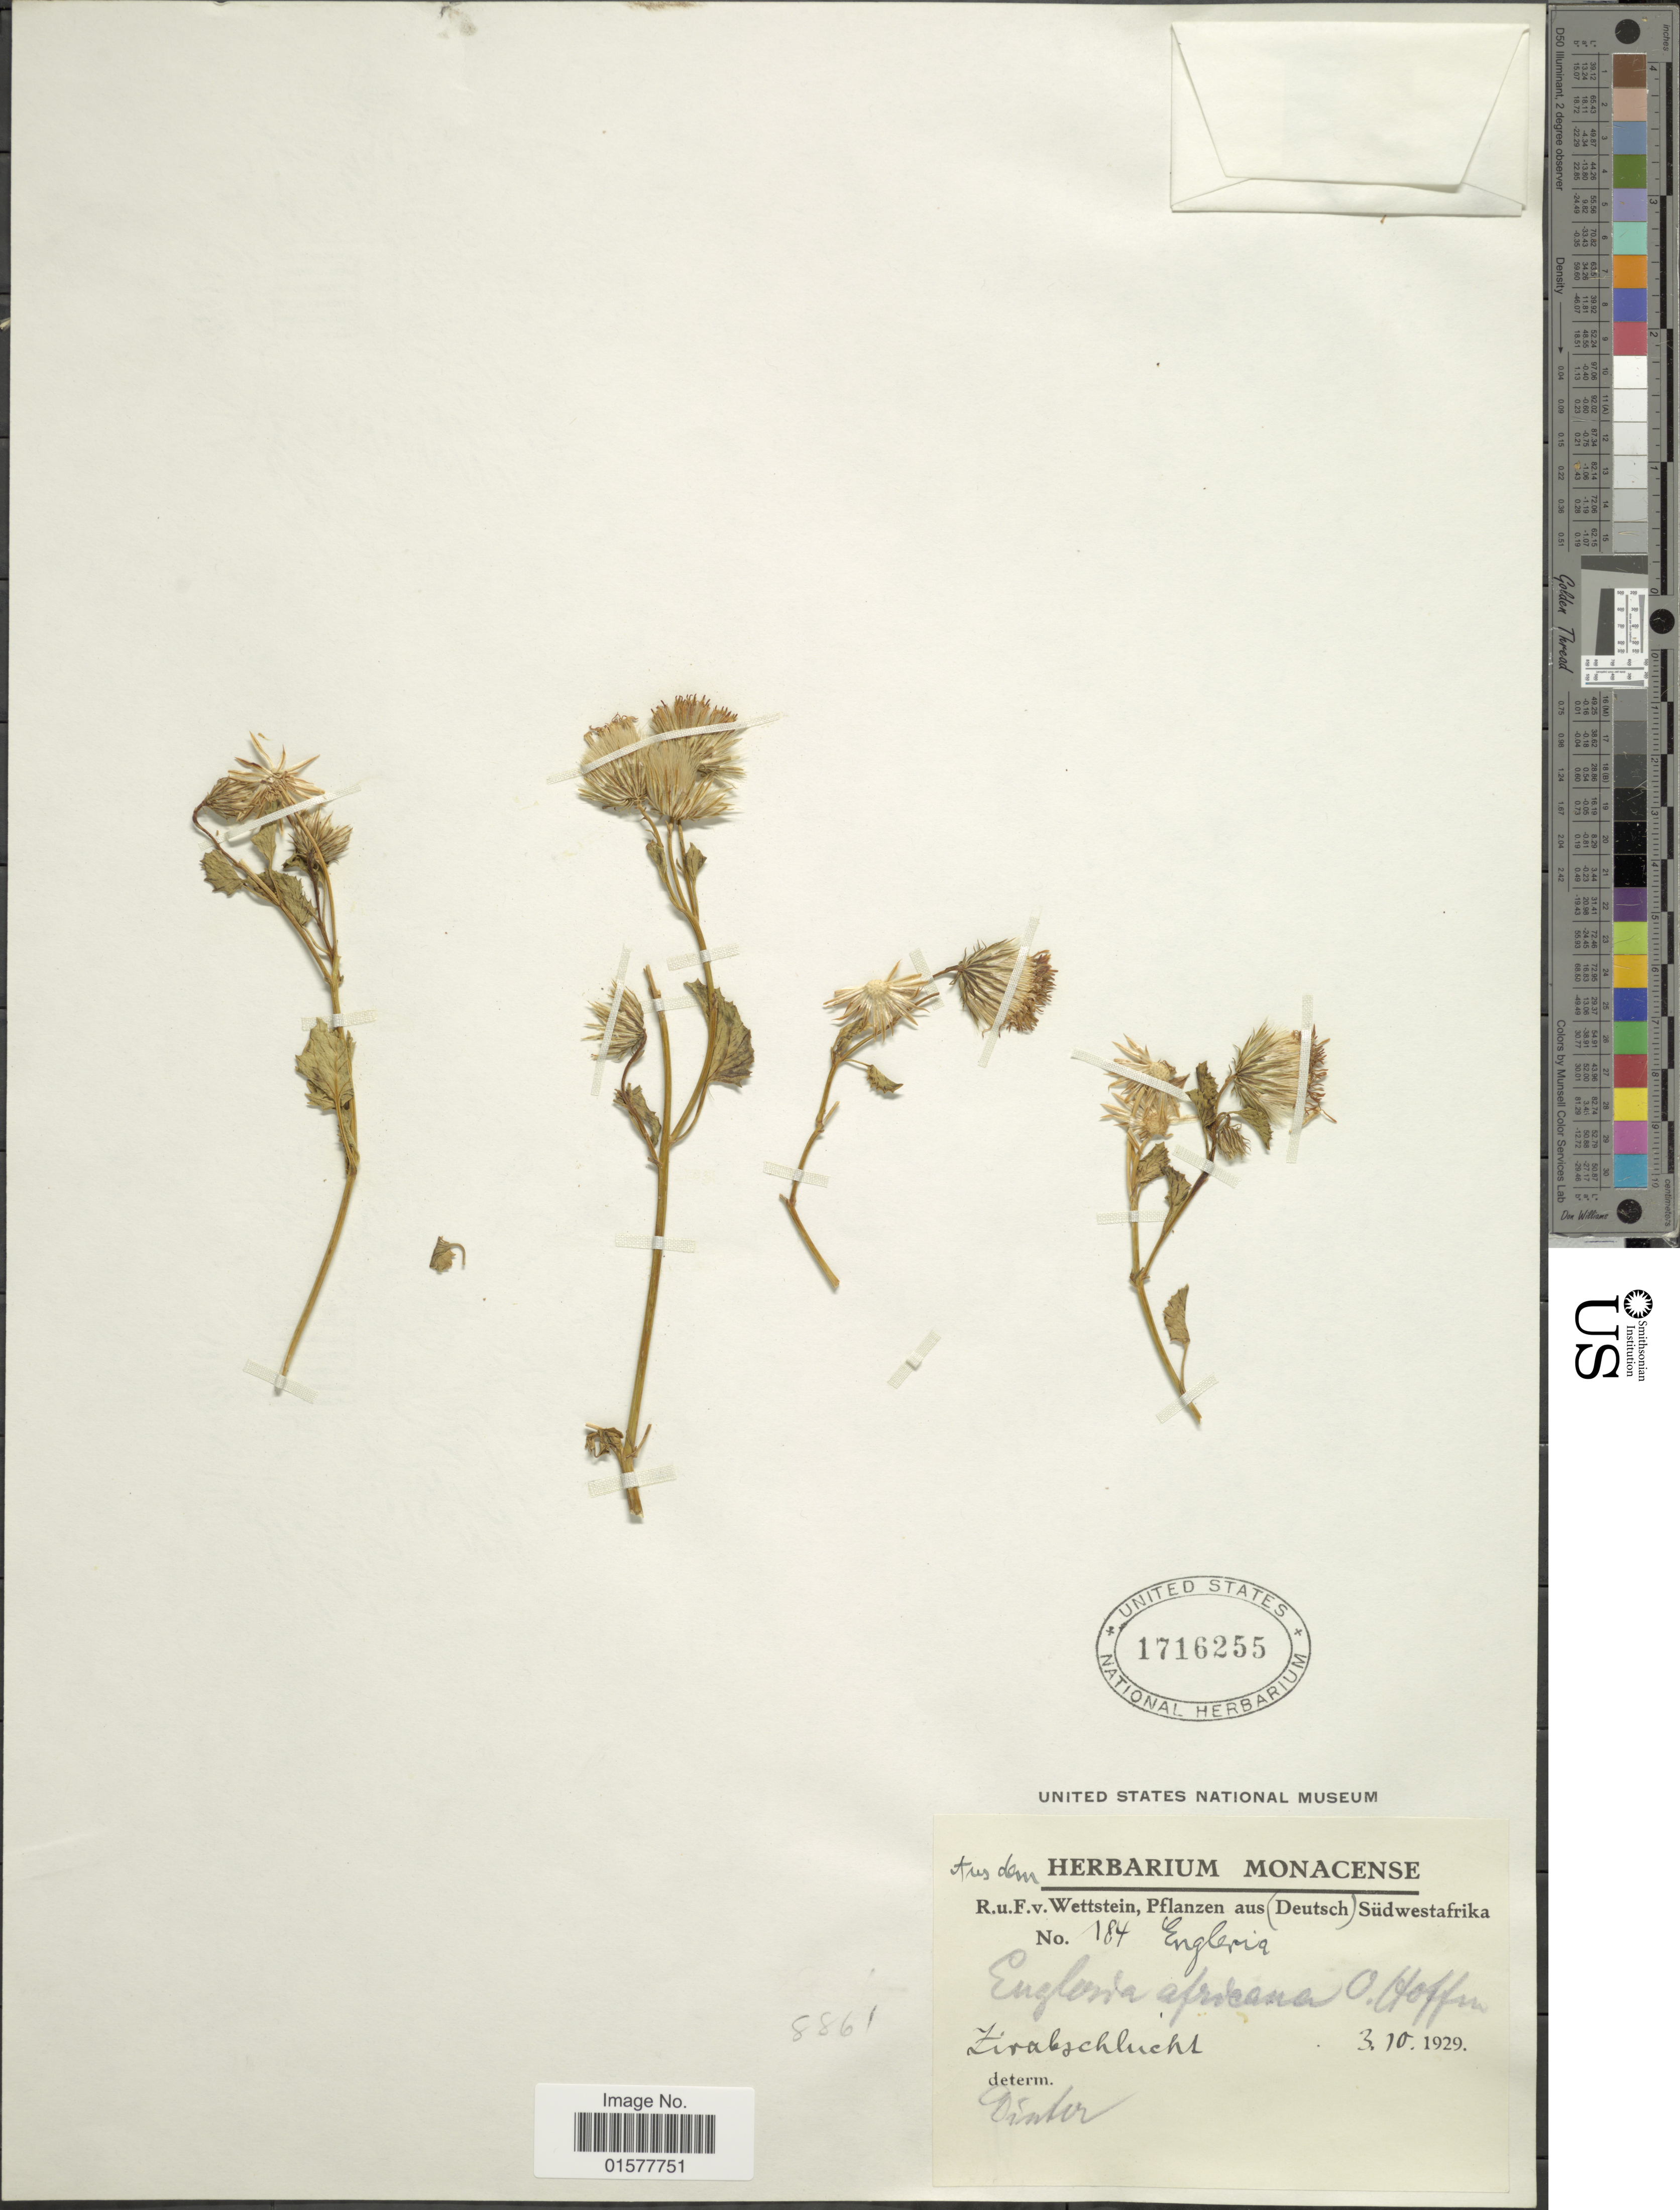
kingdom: Plantae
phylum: Tracheophyta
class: Magnoliopsida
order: Asterales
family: Asteraceae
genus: Engleria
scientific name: Engleria africana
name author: O. Hoffm.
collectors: R. von Wettstein & F. Von Wettstein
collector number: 184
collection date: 1929-10-03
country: Namibia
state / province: Erongo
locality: Pflanzen lasu (Deutsch) Südwestafrika, Zirakschlucht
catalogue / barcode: US 1716255